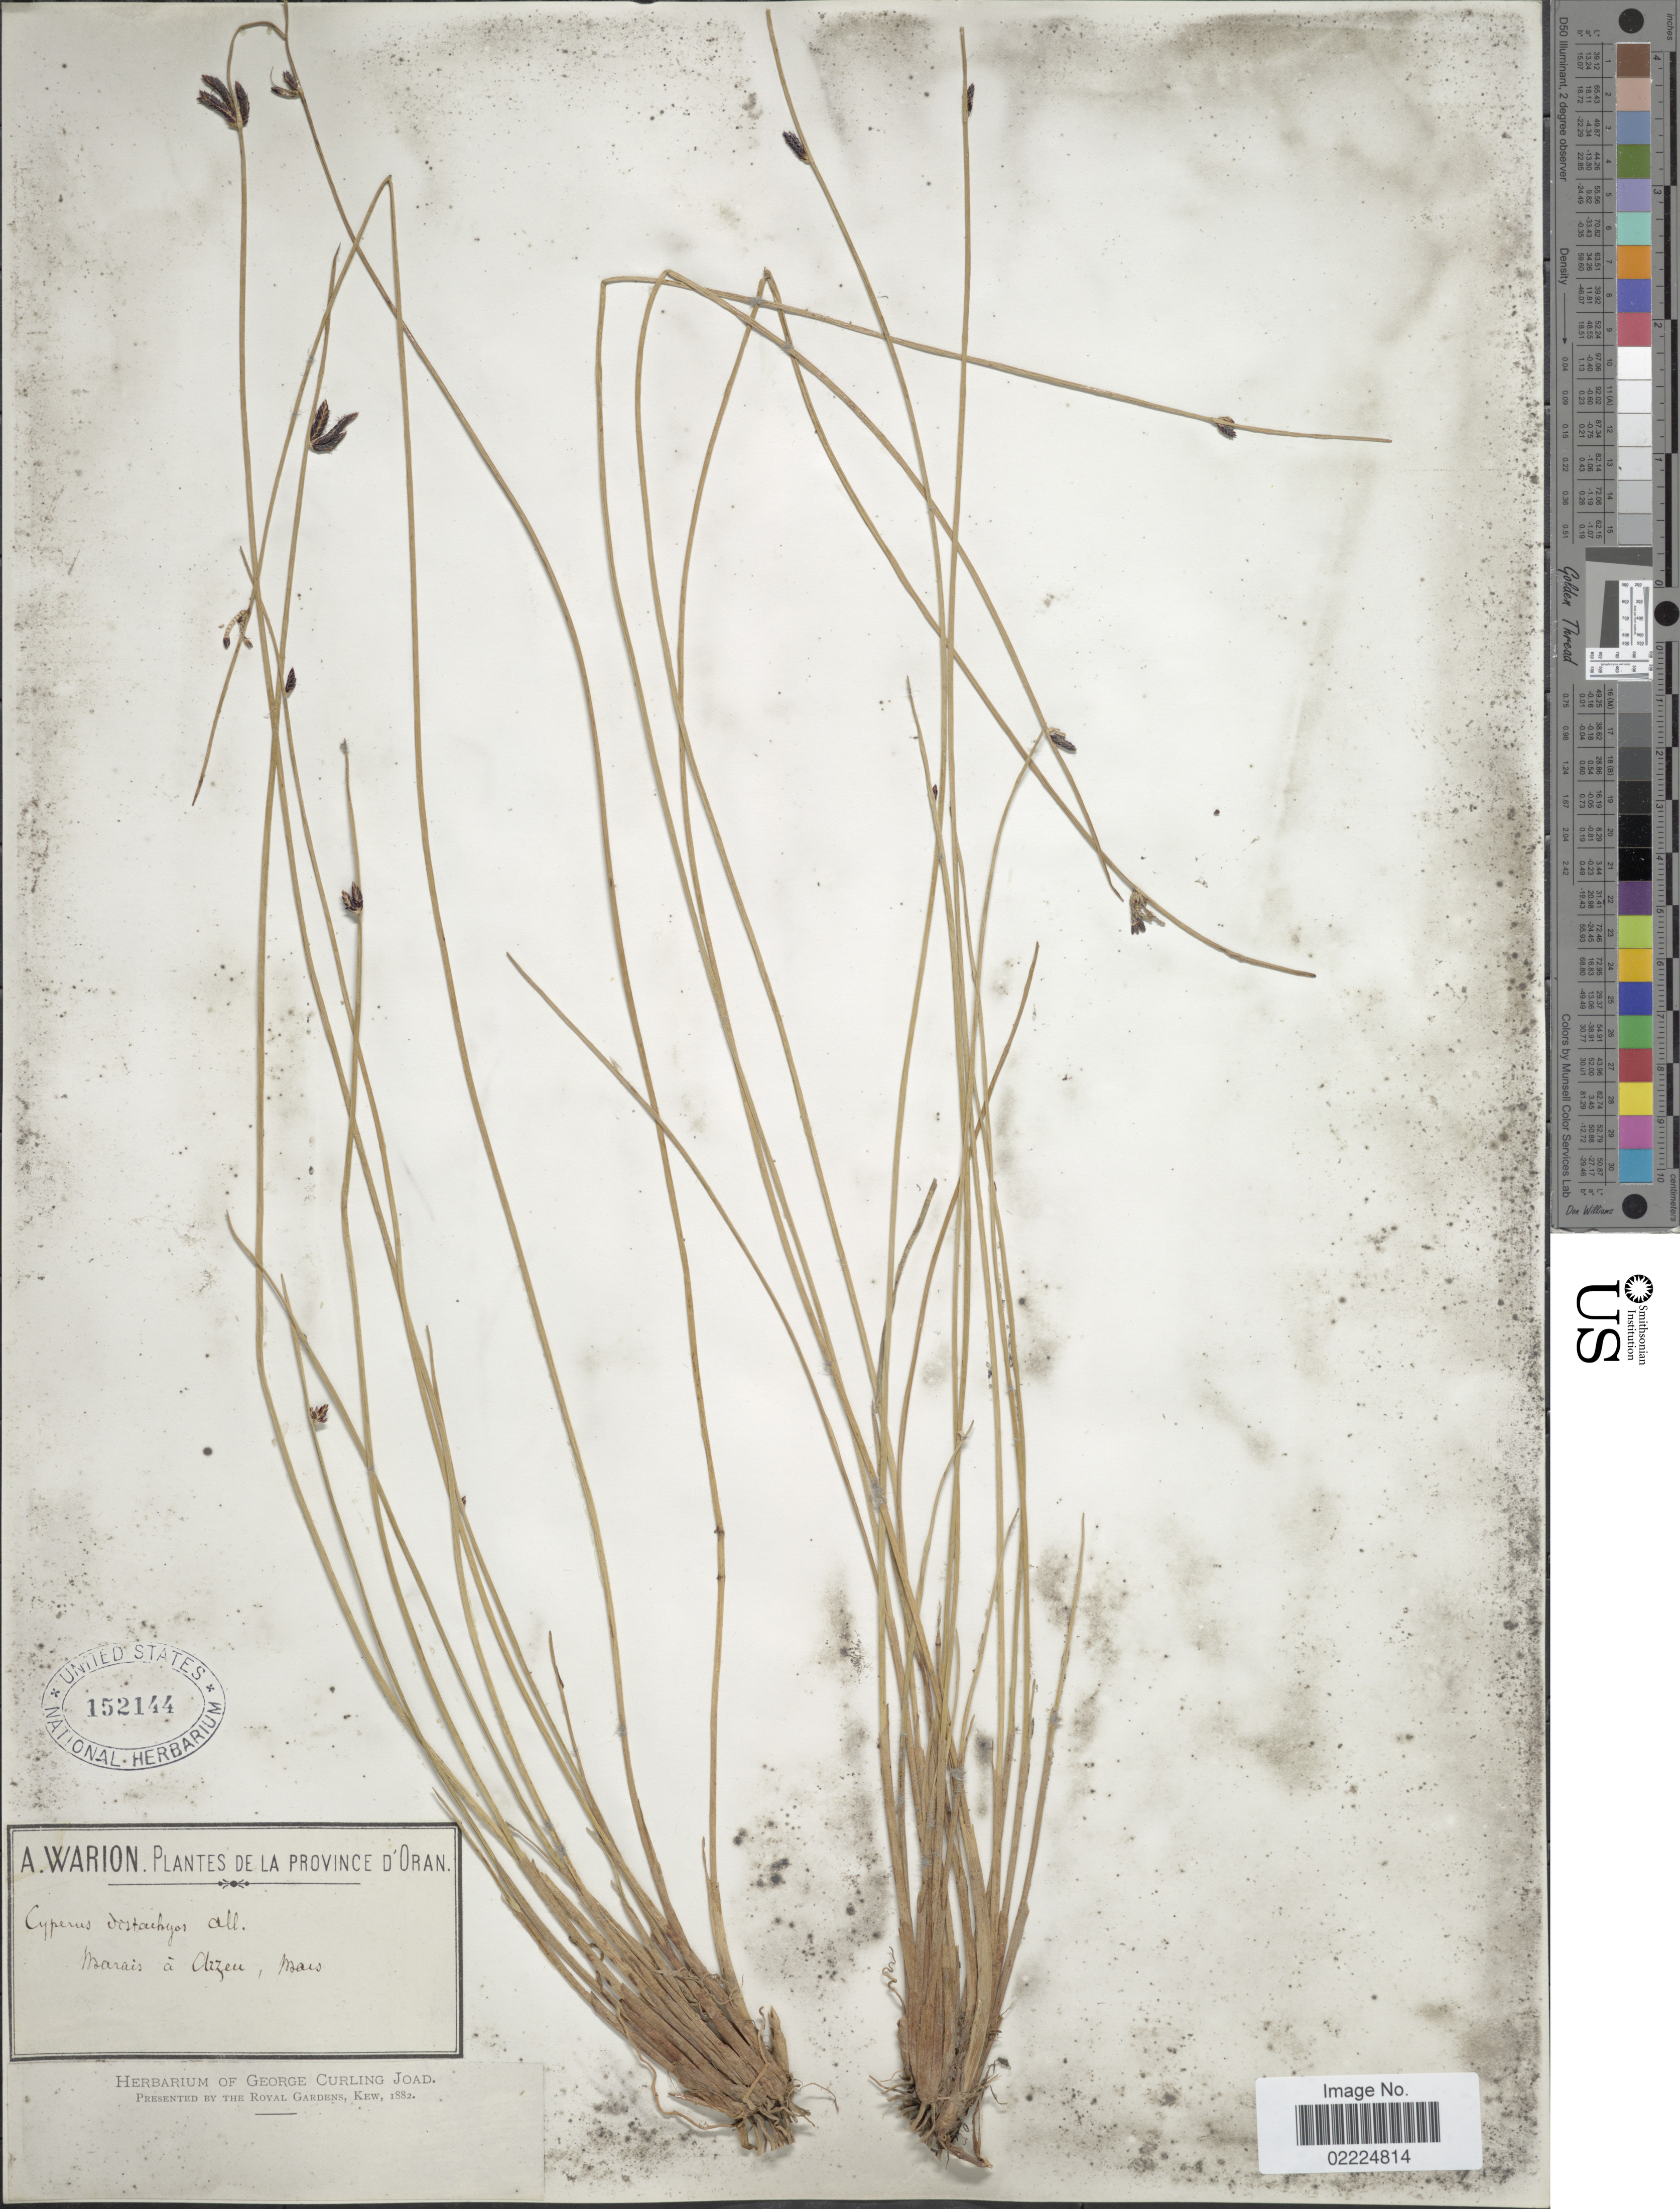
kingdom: Plantae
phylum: Tracheophyta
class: Liliopsida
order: Poales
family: Cyperaceae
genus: Cyperus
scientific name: Cyperus distachyos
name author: All.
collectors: A. Warion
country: Algeria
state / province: Oran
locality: Province d'Oran. Marais a Arzeu.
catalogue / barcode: US 152144